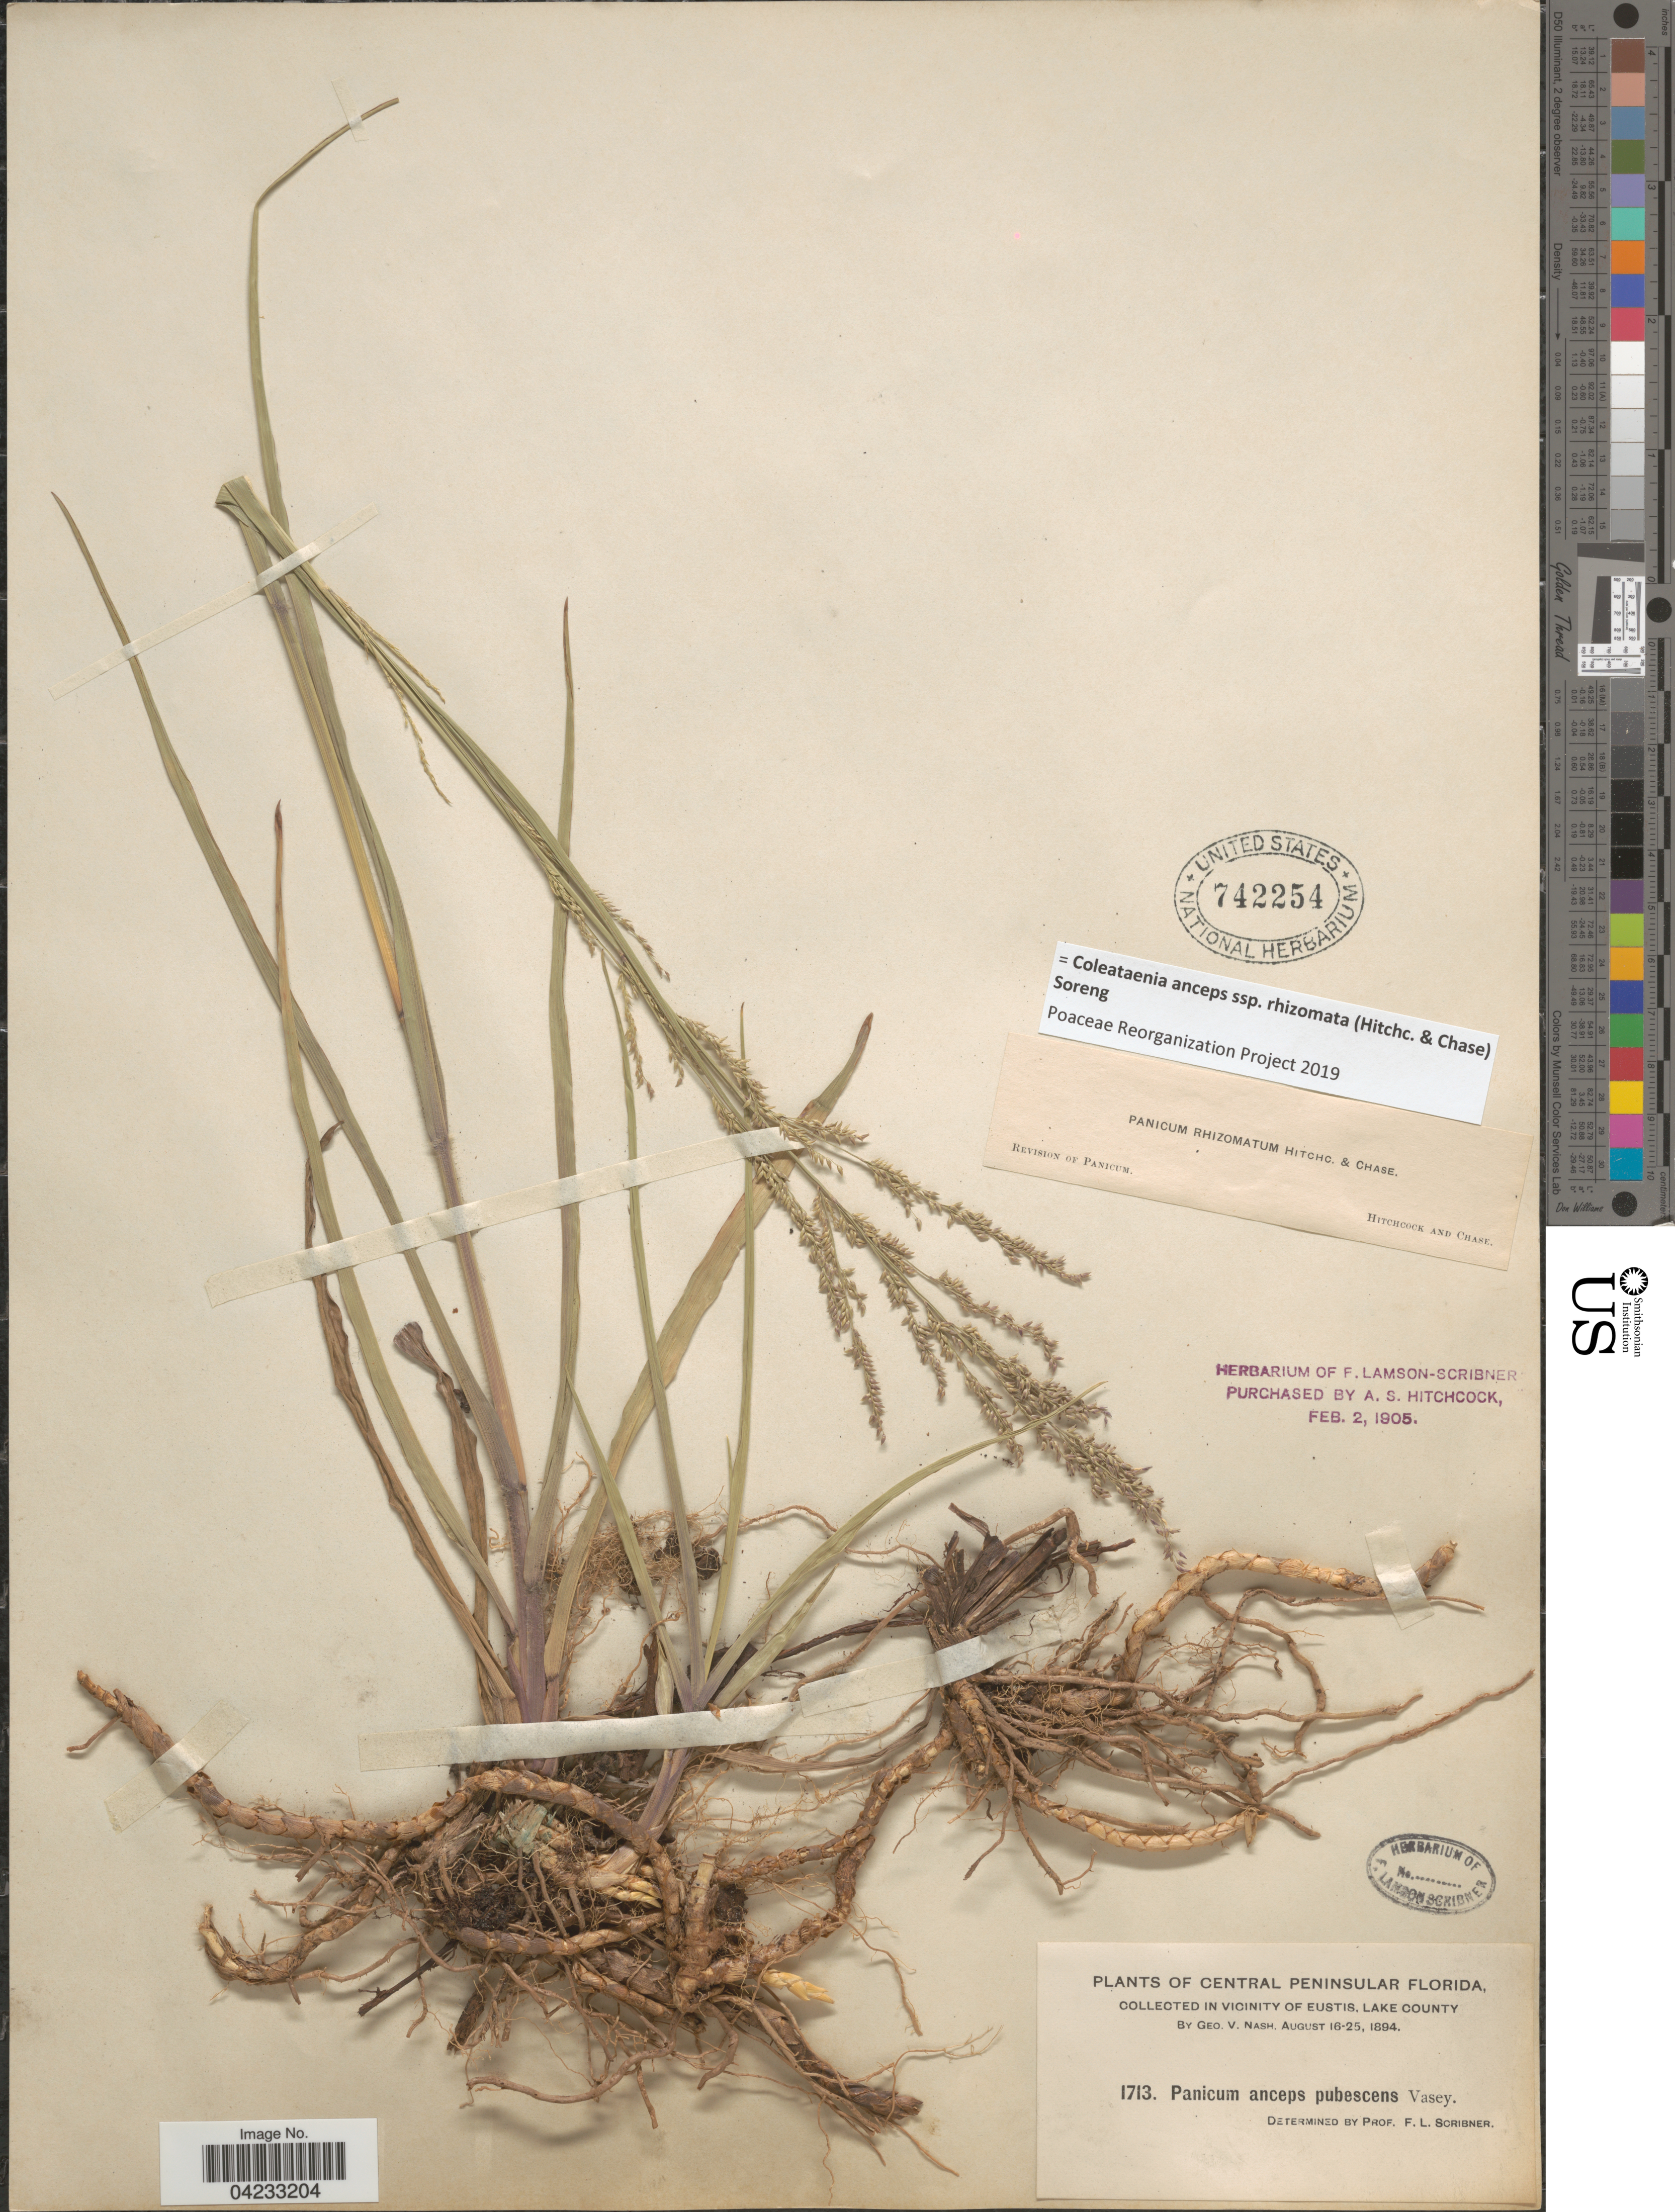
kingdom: Plantae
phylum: Tracheophyta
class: Liliopsida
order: Poales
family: Poaceae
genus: Coleataenia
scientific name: Coleataenia anceps subsp. rhizomata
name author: (Hitchc. & Chase) Soreng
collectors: G. V. Nash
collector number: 1713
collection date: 1894-08-16/1894-08-25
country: United States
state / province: Florida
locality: Central Peninsular Florida. In vicinity of Eustis, Lake County.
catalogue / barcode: US 742254